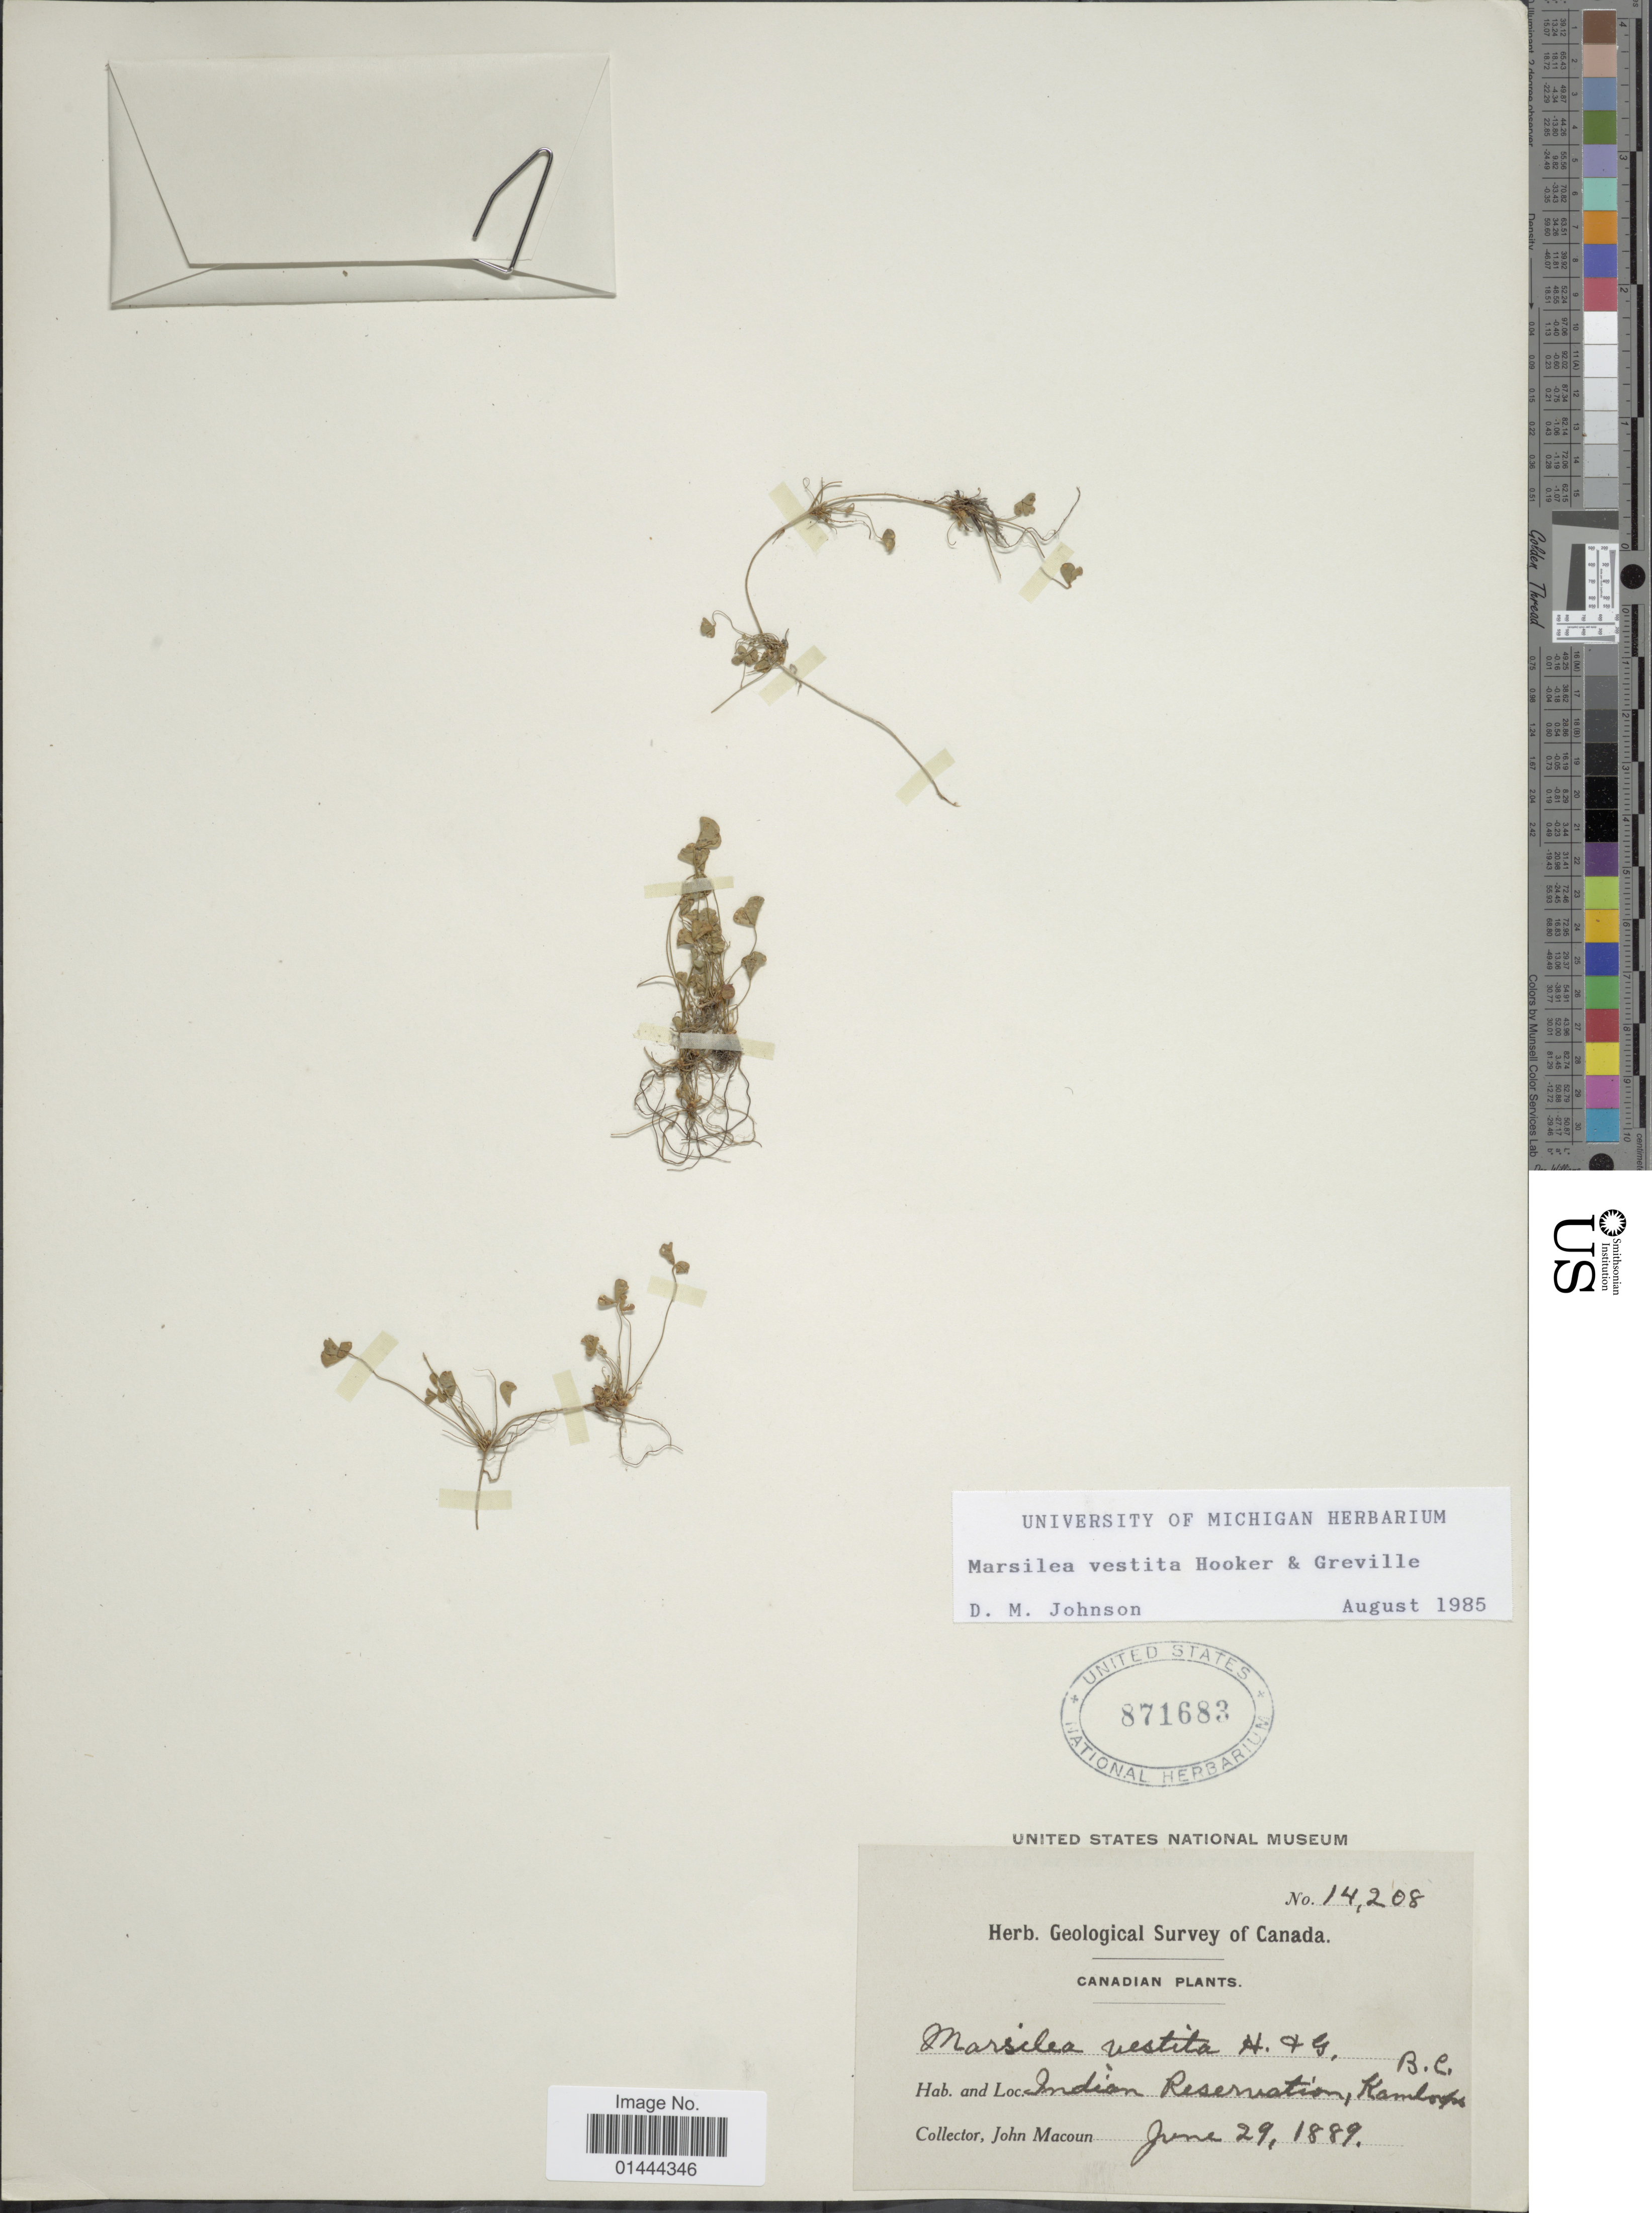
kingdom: Plantae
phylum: Tracheophyta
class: Polypodiopsida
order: Salviniales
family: Marsileaceae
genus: Marsilea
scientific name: Marsilea vestita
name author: Hook. & Grev.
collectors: J. Macoun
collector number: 14208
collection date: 1889-06-29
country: Canada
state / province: British Columbia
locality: Indian Reservation, Kamloops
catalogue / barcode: US 871683